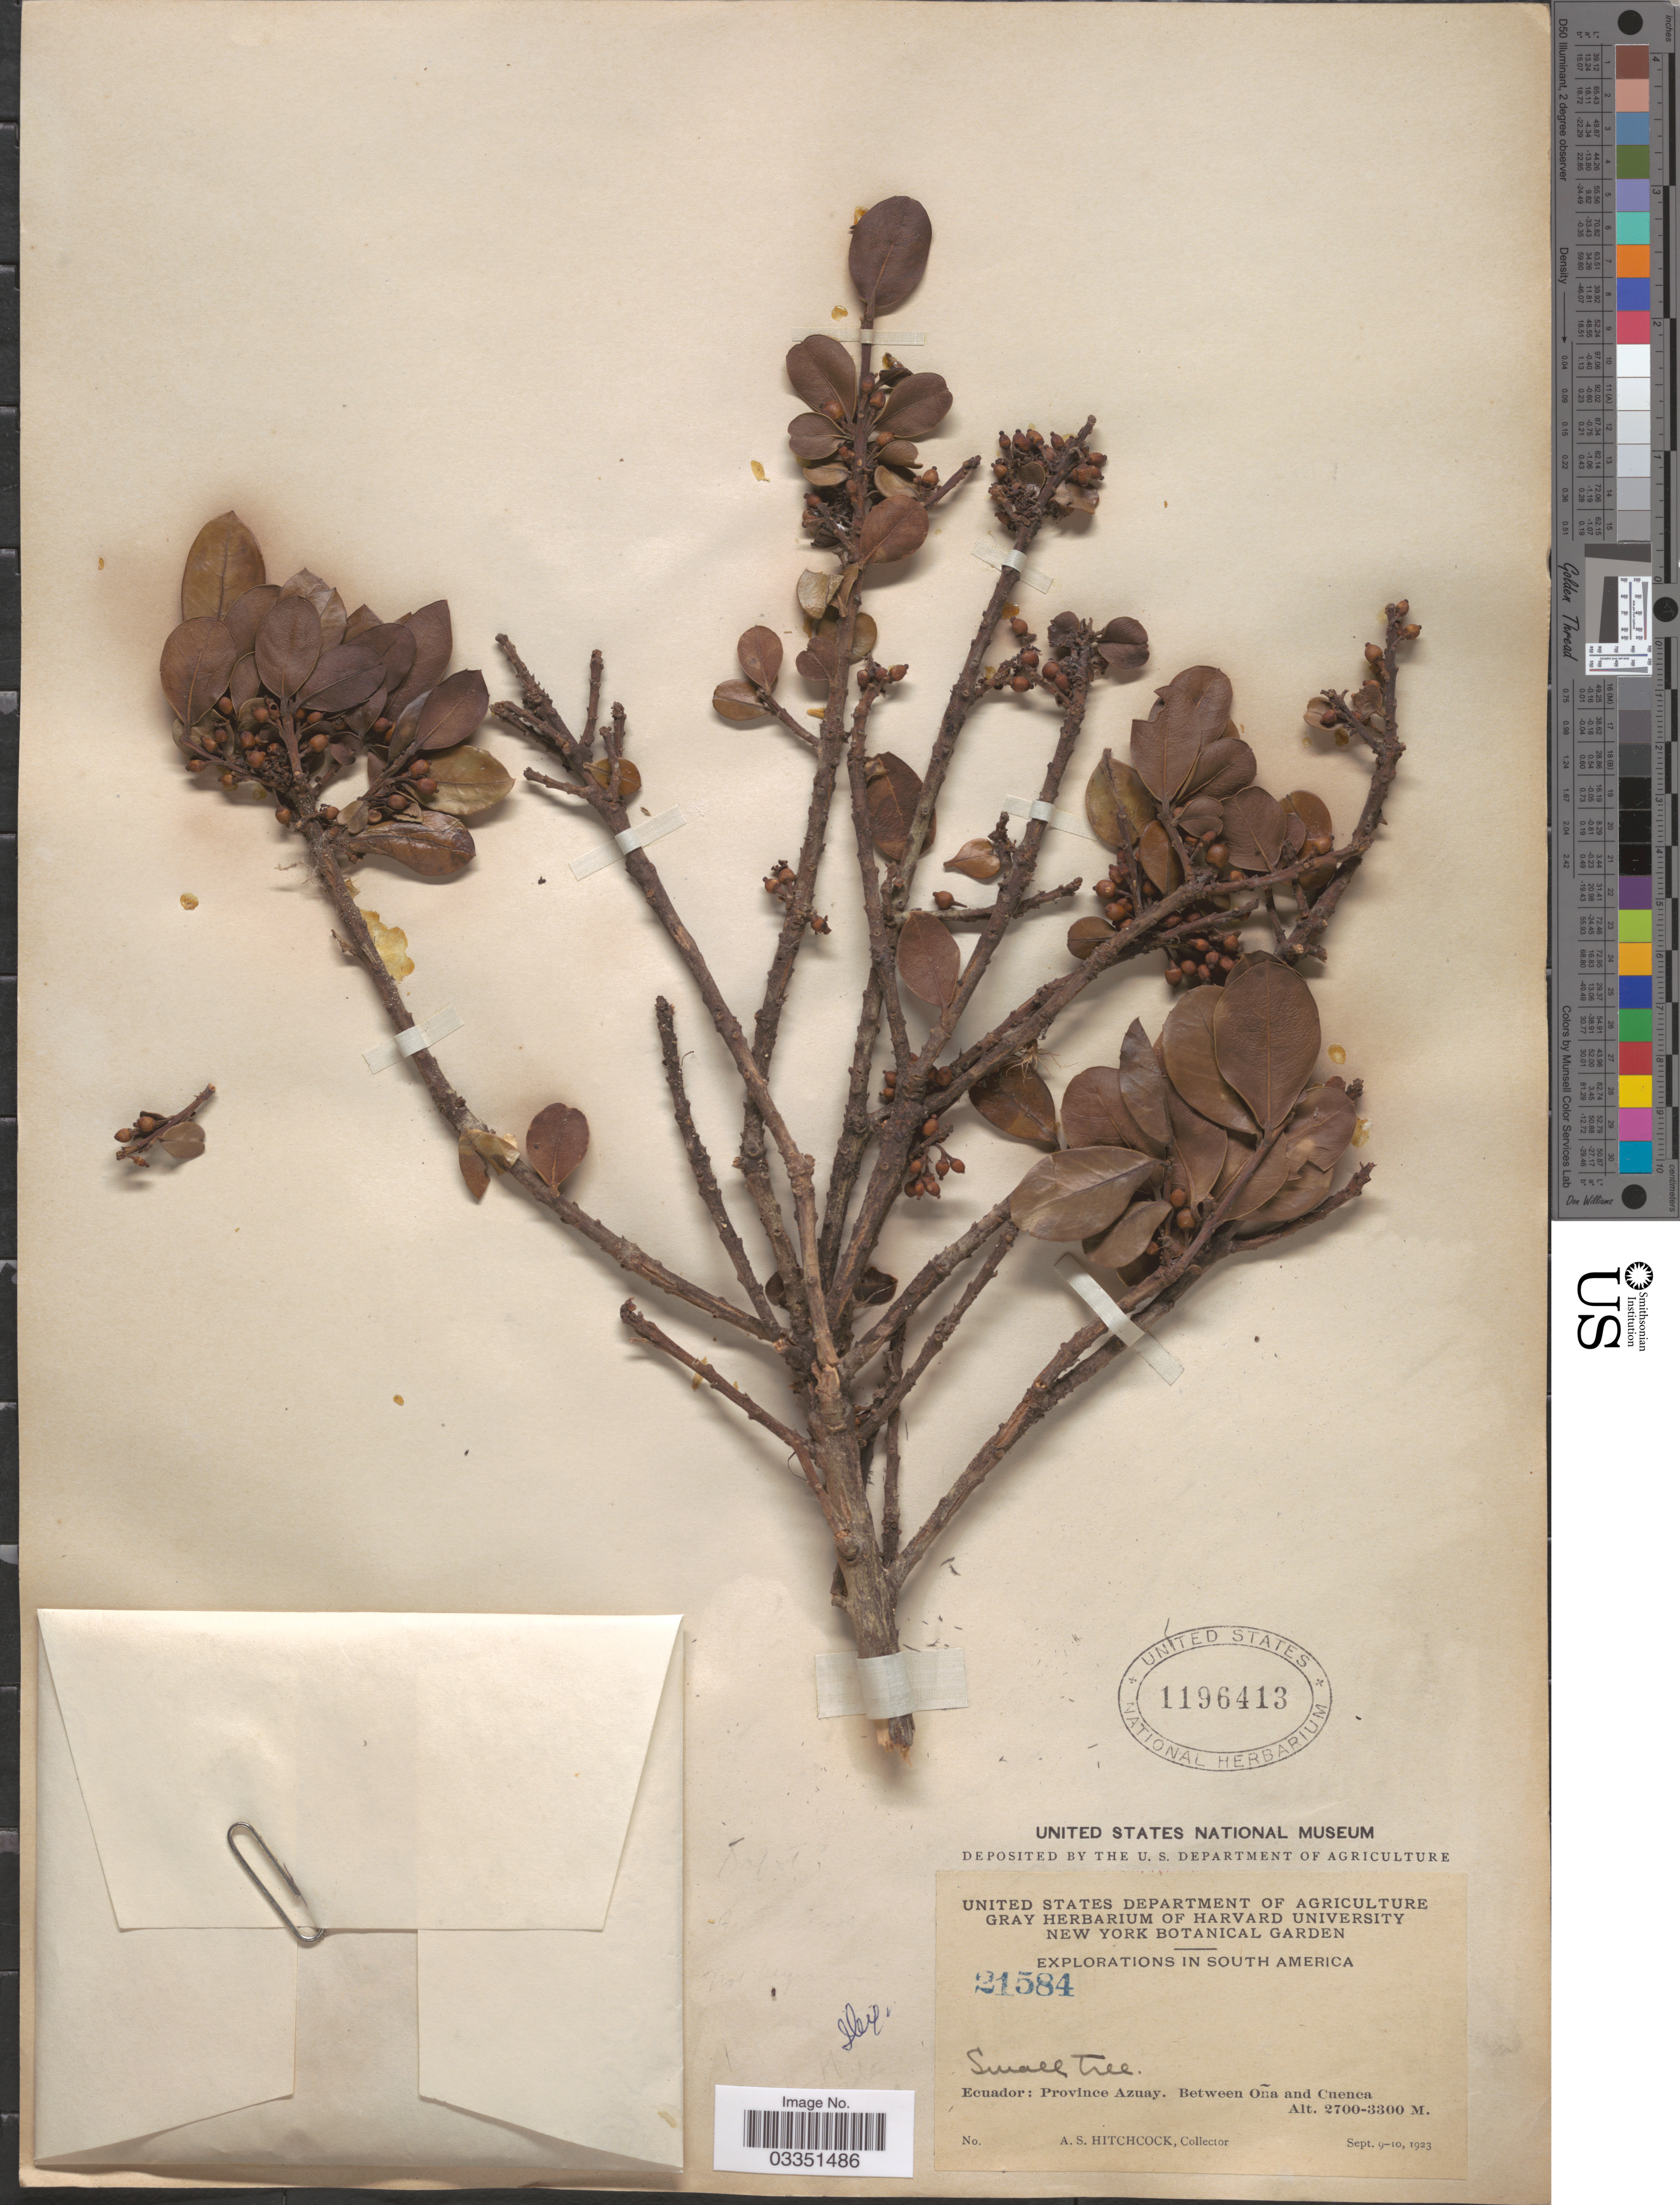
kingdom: Plantae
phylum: Tracheophyta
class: Magnoliopsida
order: Aquifoliales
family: Aquifoliaceae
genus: Ilex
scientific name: Ilex sp.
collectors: A. S. Hitchcock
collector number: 21584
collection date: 1923-09-09/1923-09-10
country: Ecuador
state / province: Azuay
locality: Between Oña and Cuenca.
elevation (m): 2700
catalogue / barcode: US 1196413